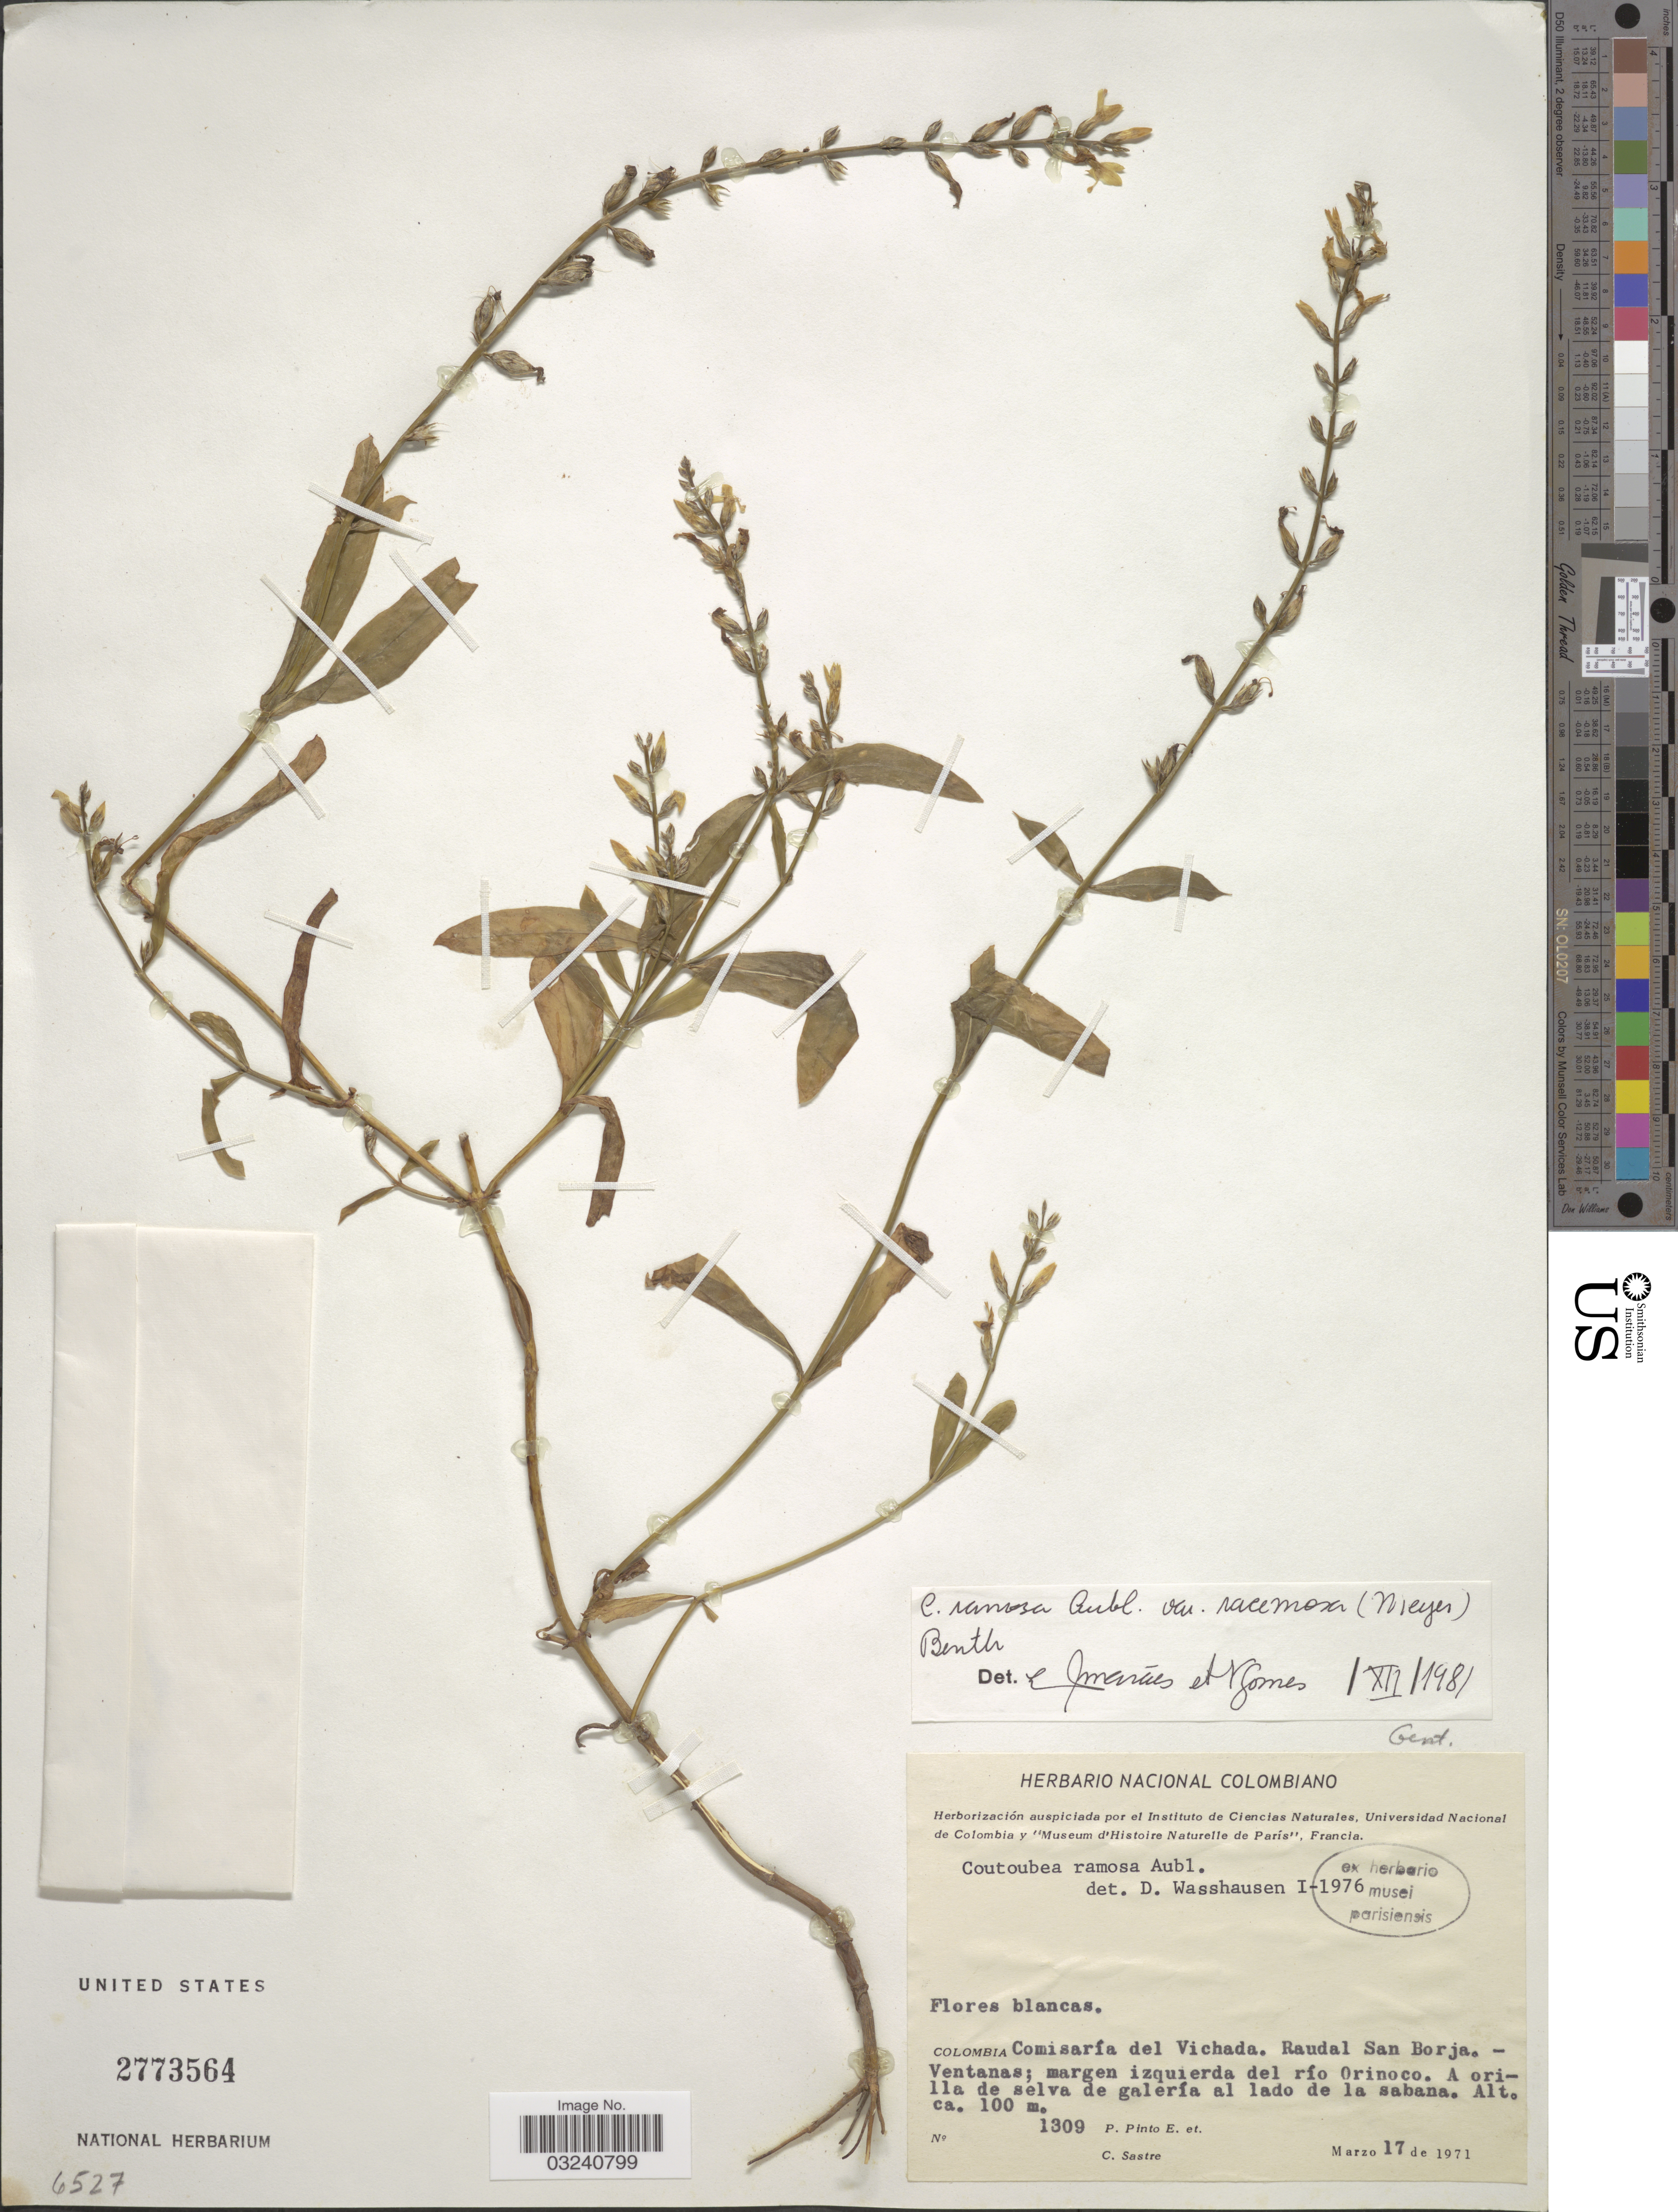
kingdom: Plantae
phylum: Tracheophyta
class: Magnoliopsida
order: Gentianales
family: Gentianaceae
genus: Coutoubea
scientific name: Coutoubea ramosa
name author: Aubl.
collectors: P. Pinto E. & C. Sastre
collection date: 1971-03-17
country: Colombia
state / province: Vichada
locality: Comisaría del Vichada. Raudal San Borja.-Ventanas; margen izquierda del río Orinoco.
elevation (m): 100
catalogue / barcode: US 2773564